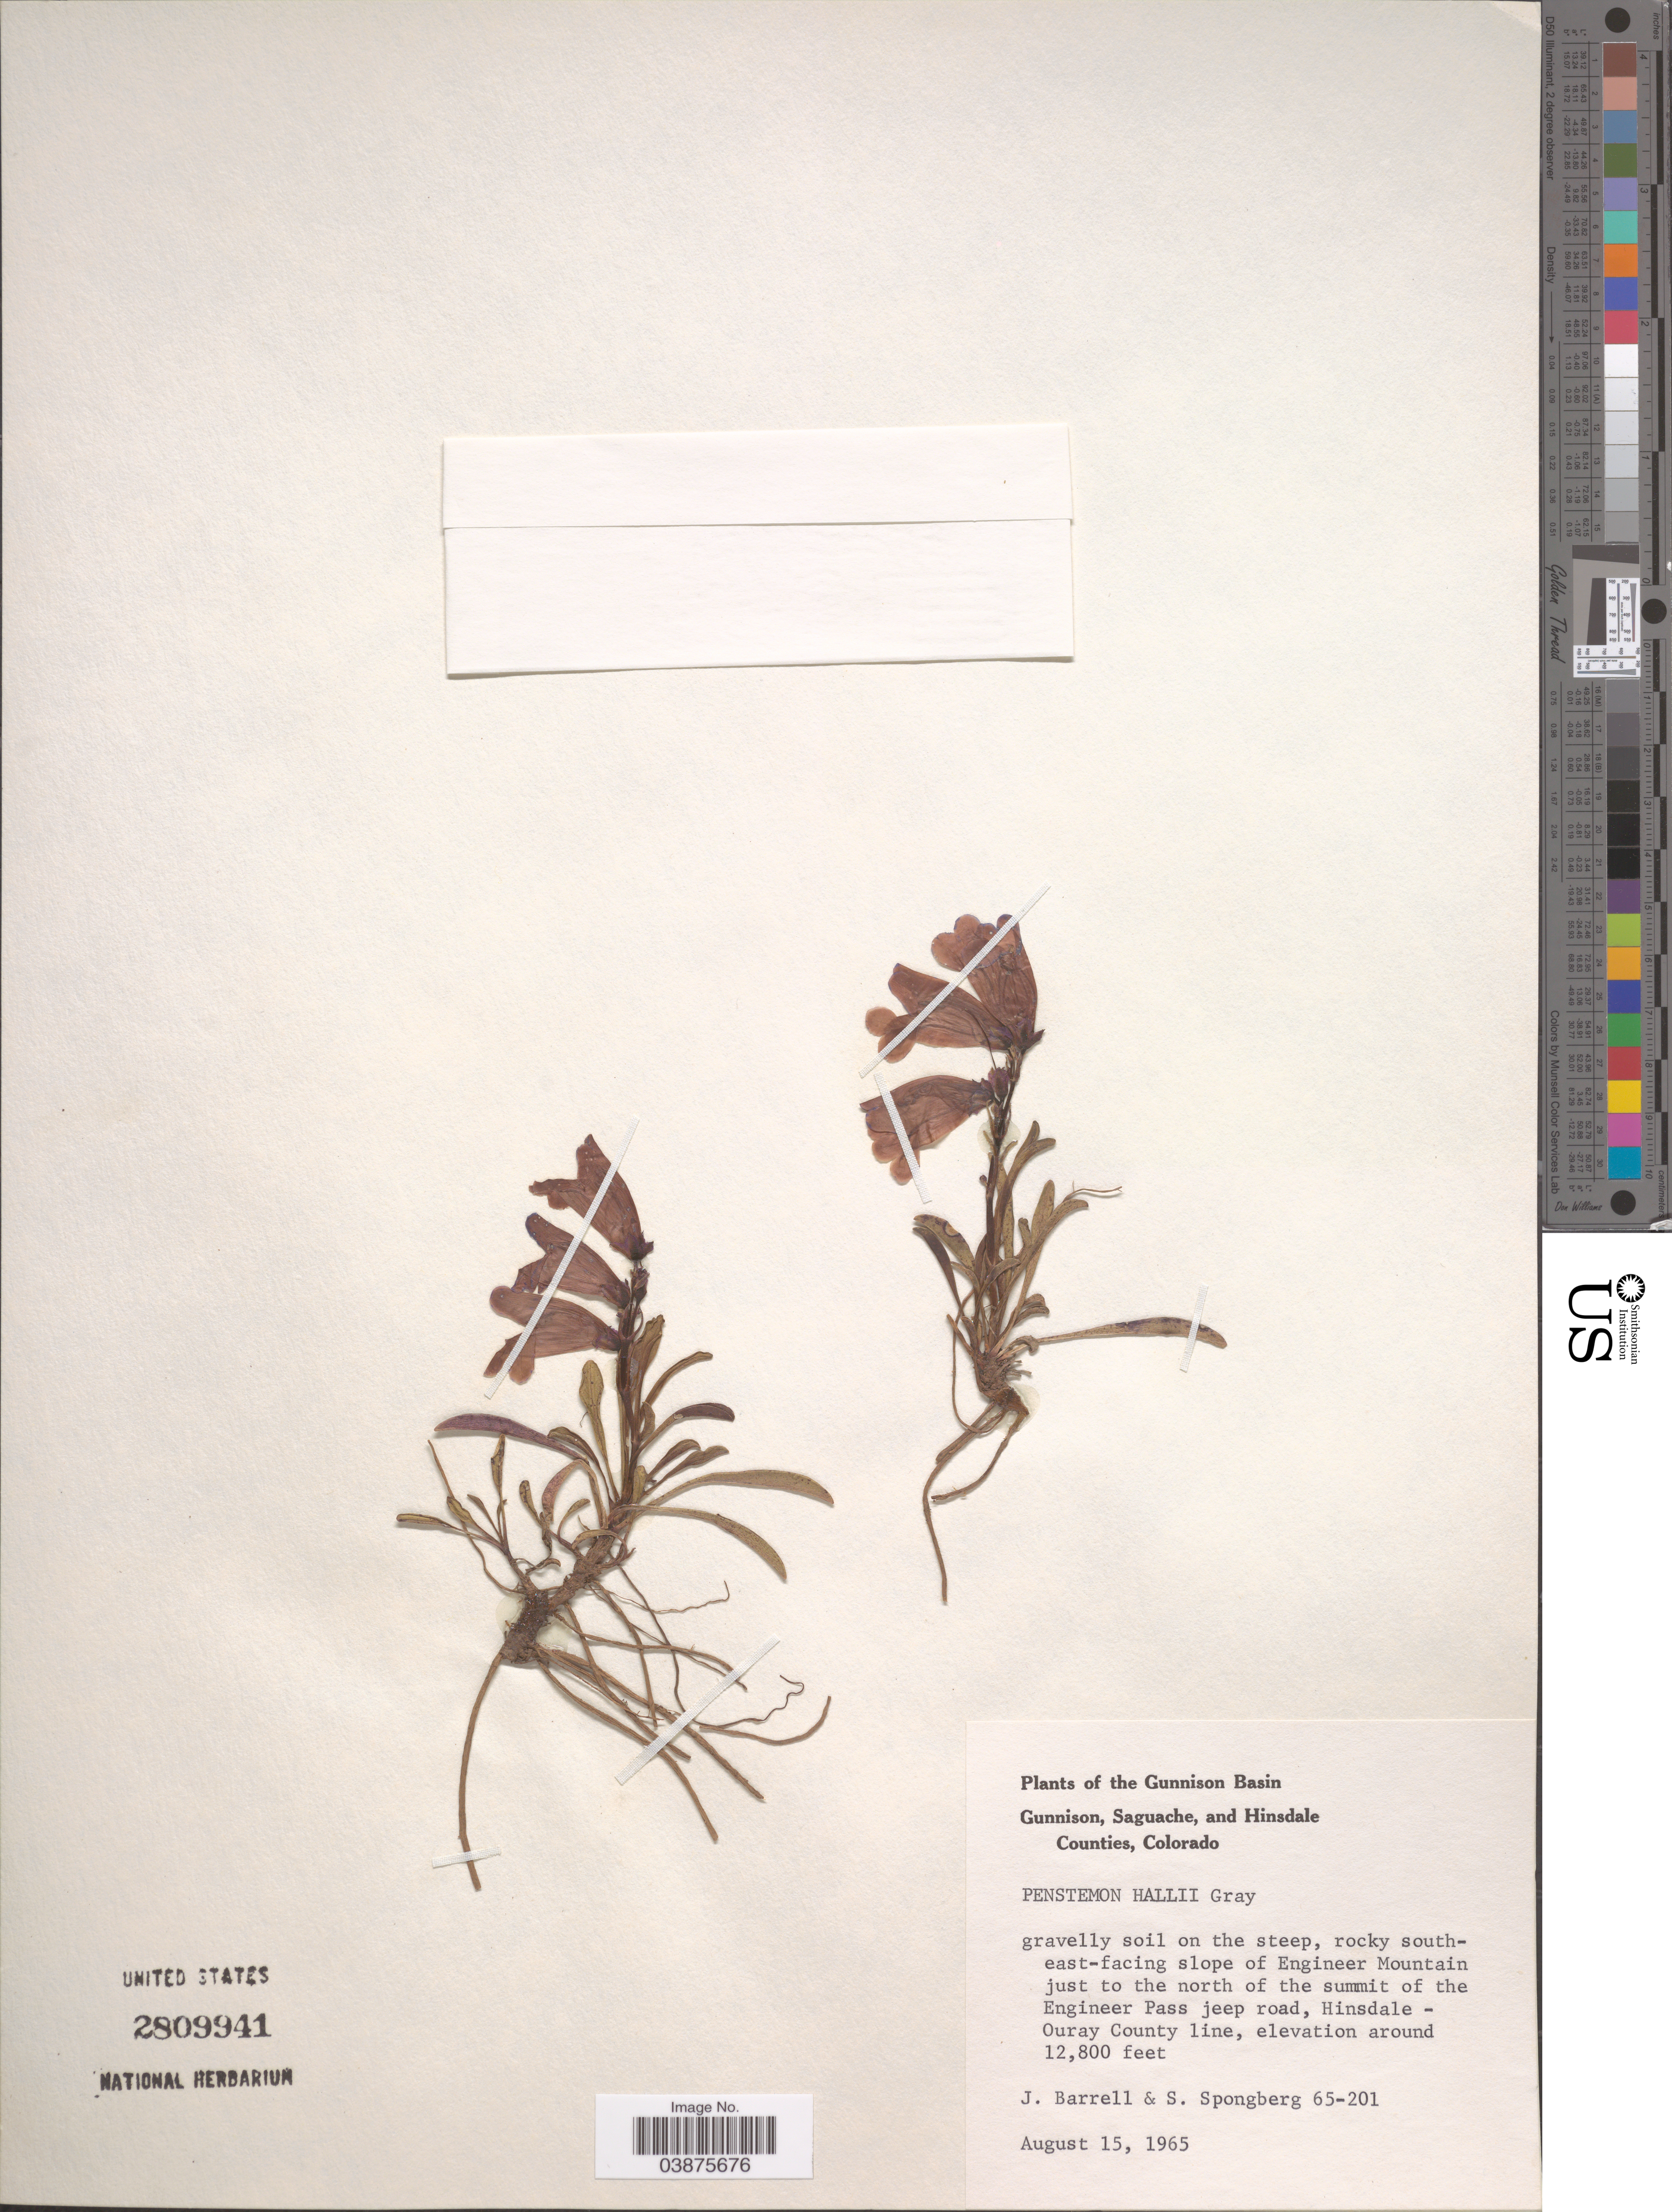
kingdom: Plantae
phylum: Tracheophyta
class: Magnoliopsida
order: Lamiales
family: Plantaginaceae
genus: Penstemon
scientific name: Penstemon hallii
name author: A. Gray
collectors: J. Barrell & S. A.Spongberg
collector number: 65-201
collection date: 1965-08-15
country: United States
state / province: Colorado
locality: Gunnison Basin. Southeast-facing slope of Engineer Mountain just to the north of the summit of the Engineer Pass jeep road, Hinsdale-Ouray County line.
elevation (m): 3901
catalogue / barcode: US 2809941